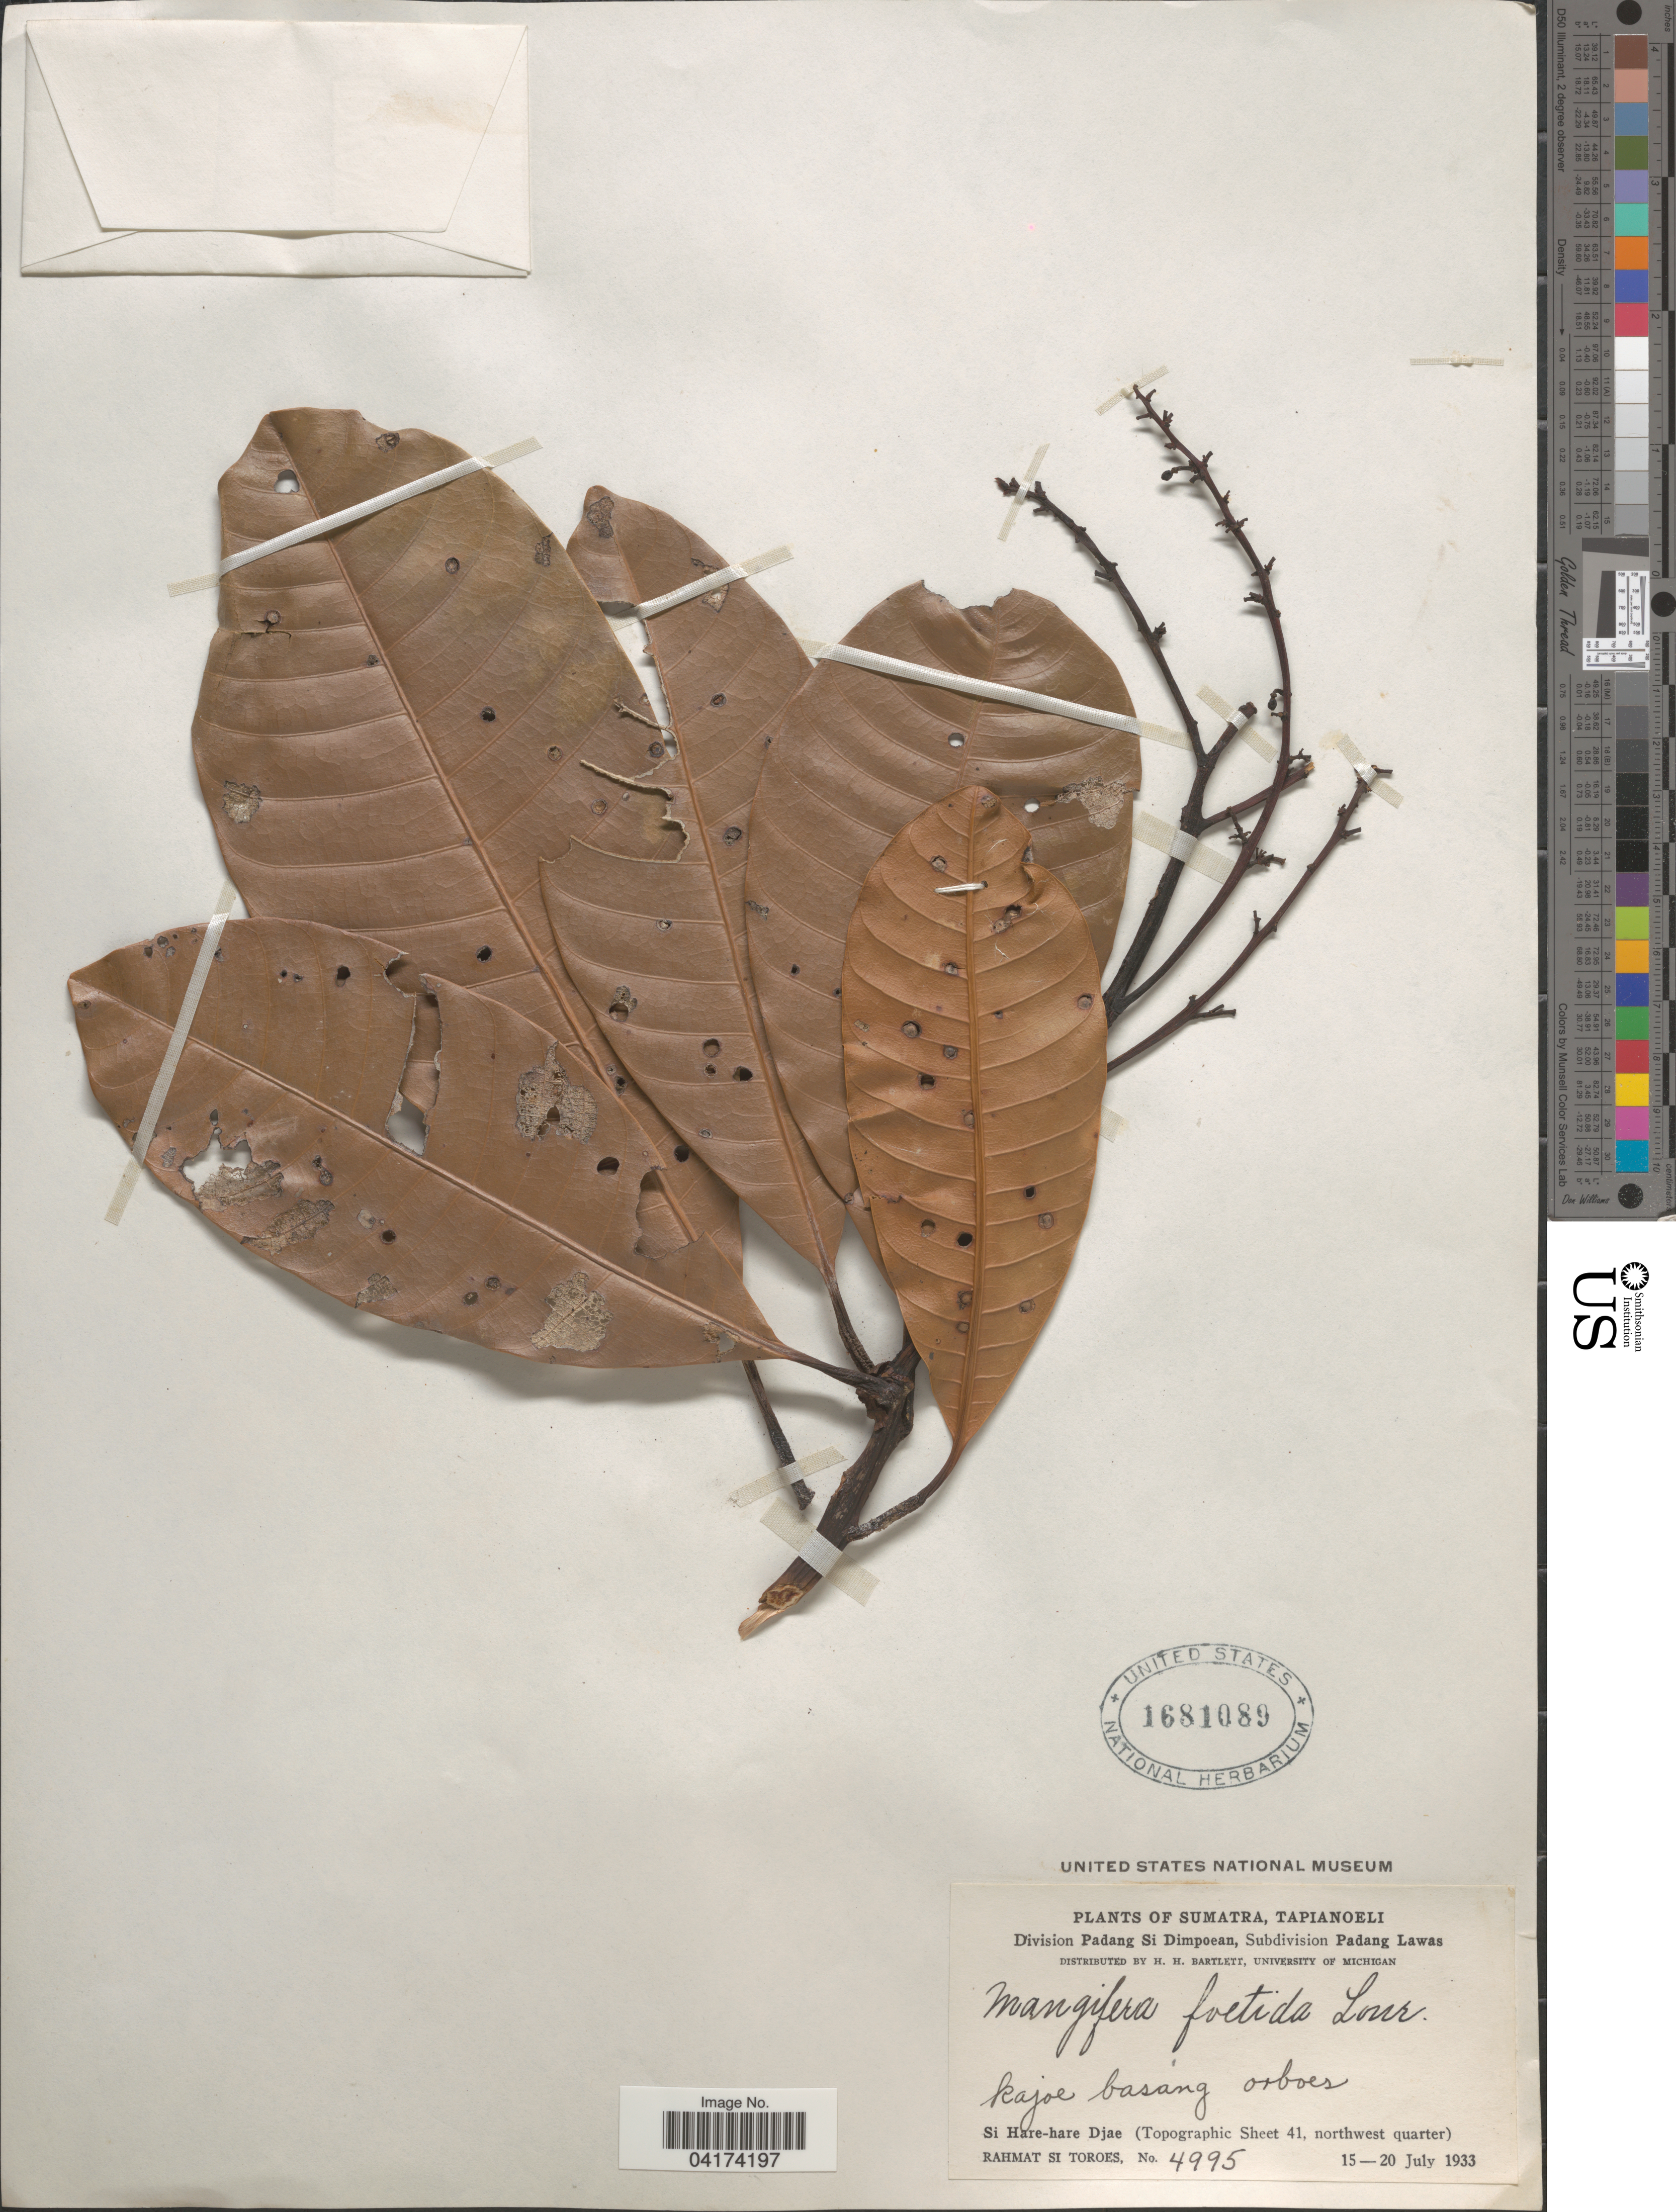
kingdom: Plantae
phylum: Tracheophyta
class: Magnoliopsida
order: Sapindales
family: Anacardiaceae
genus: Mangifera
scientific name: Mangifera foetida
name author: Lour.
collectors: Rahmat Si Boeea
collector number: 4995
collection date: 1933-07-15/1933-07-20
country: Indonesia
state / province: Sumatra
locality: Tapianoeli. Division Padang Si Dimpoean, Subdivision Padang Lawas. Si Hare-hare Djae (Topographic Sheet 41, northwest quarter).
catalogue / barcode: US 1681089